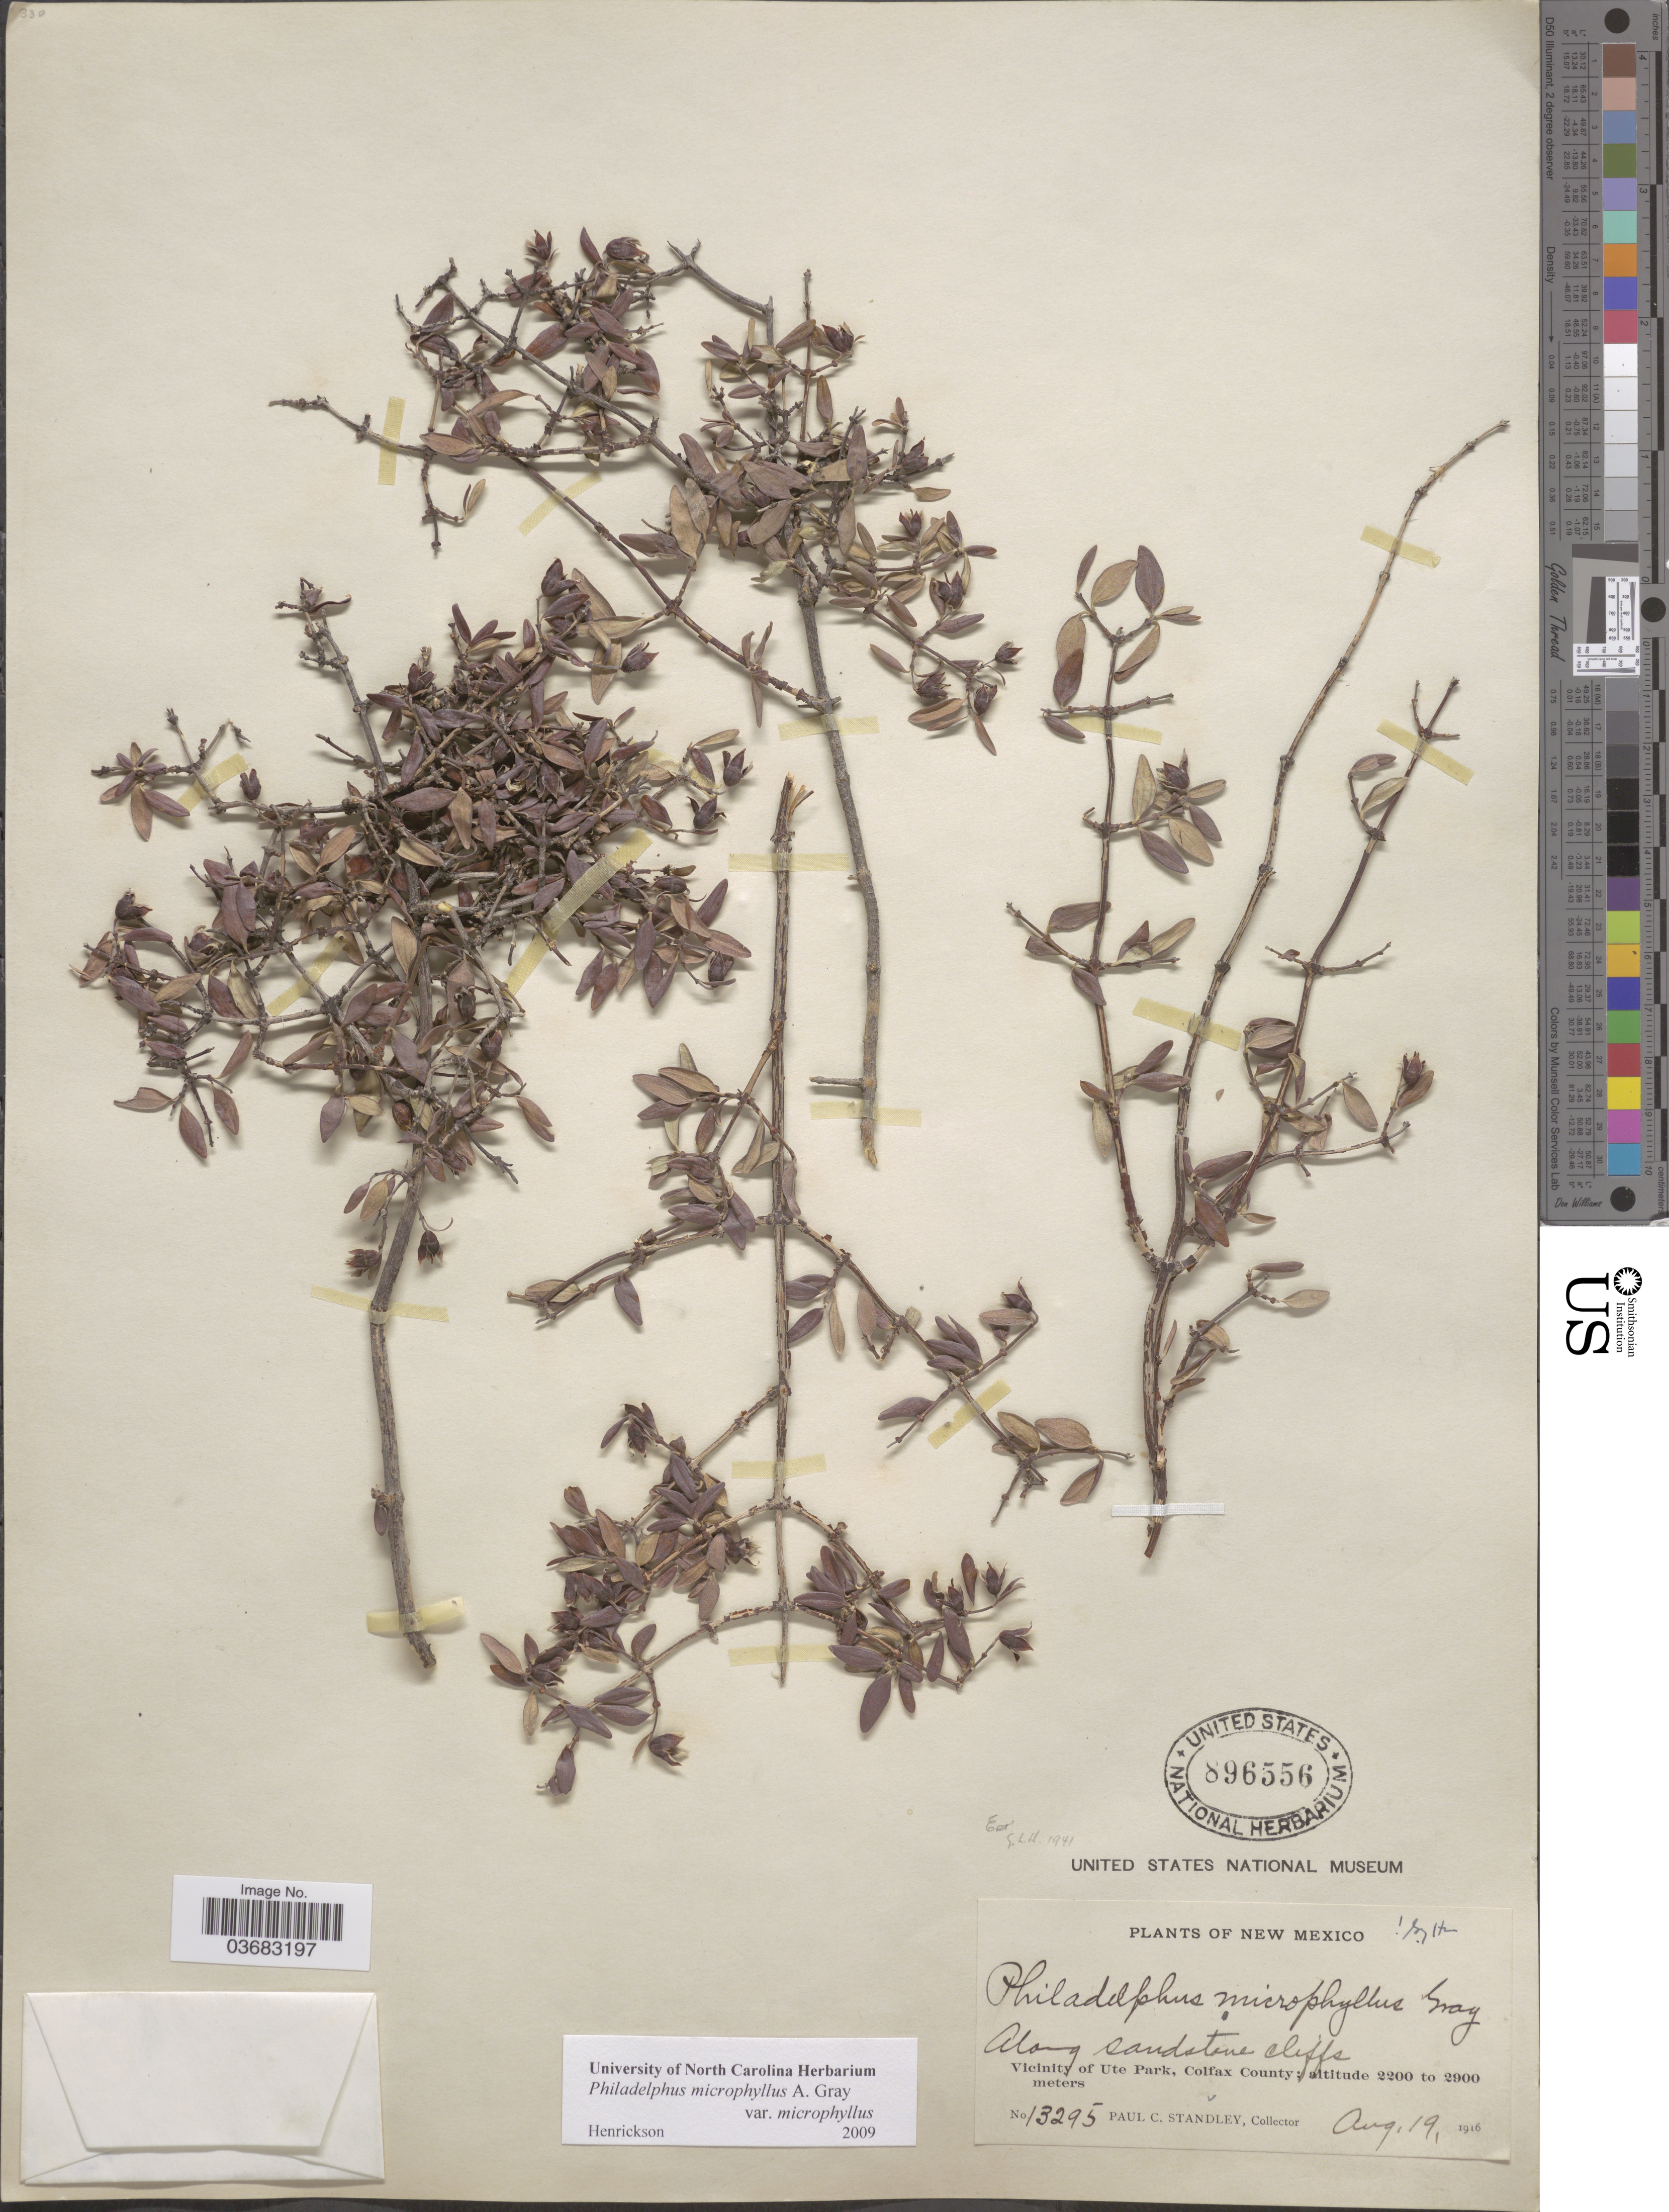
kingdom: Plantae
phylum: Tracheophyta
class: Magnoliopsida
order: Cornales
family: Hydrangeaceae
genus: Philadelphus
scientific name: Philadelphus microphyllus var. microphyllus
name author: A. Gray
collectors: P. C. Standley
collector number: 13295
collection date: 1916-08-19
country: United States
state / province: New Mexico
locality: Vicinity of Ute Park, Colfax County.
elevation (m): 2200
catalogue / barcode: US 896556